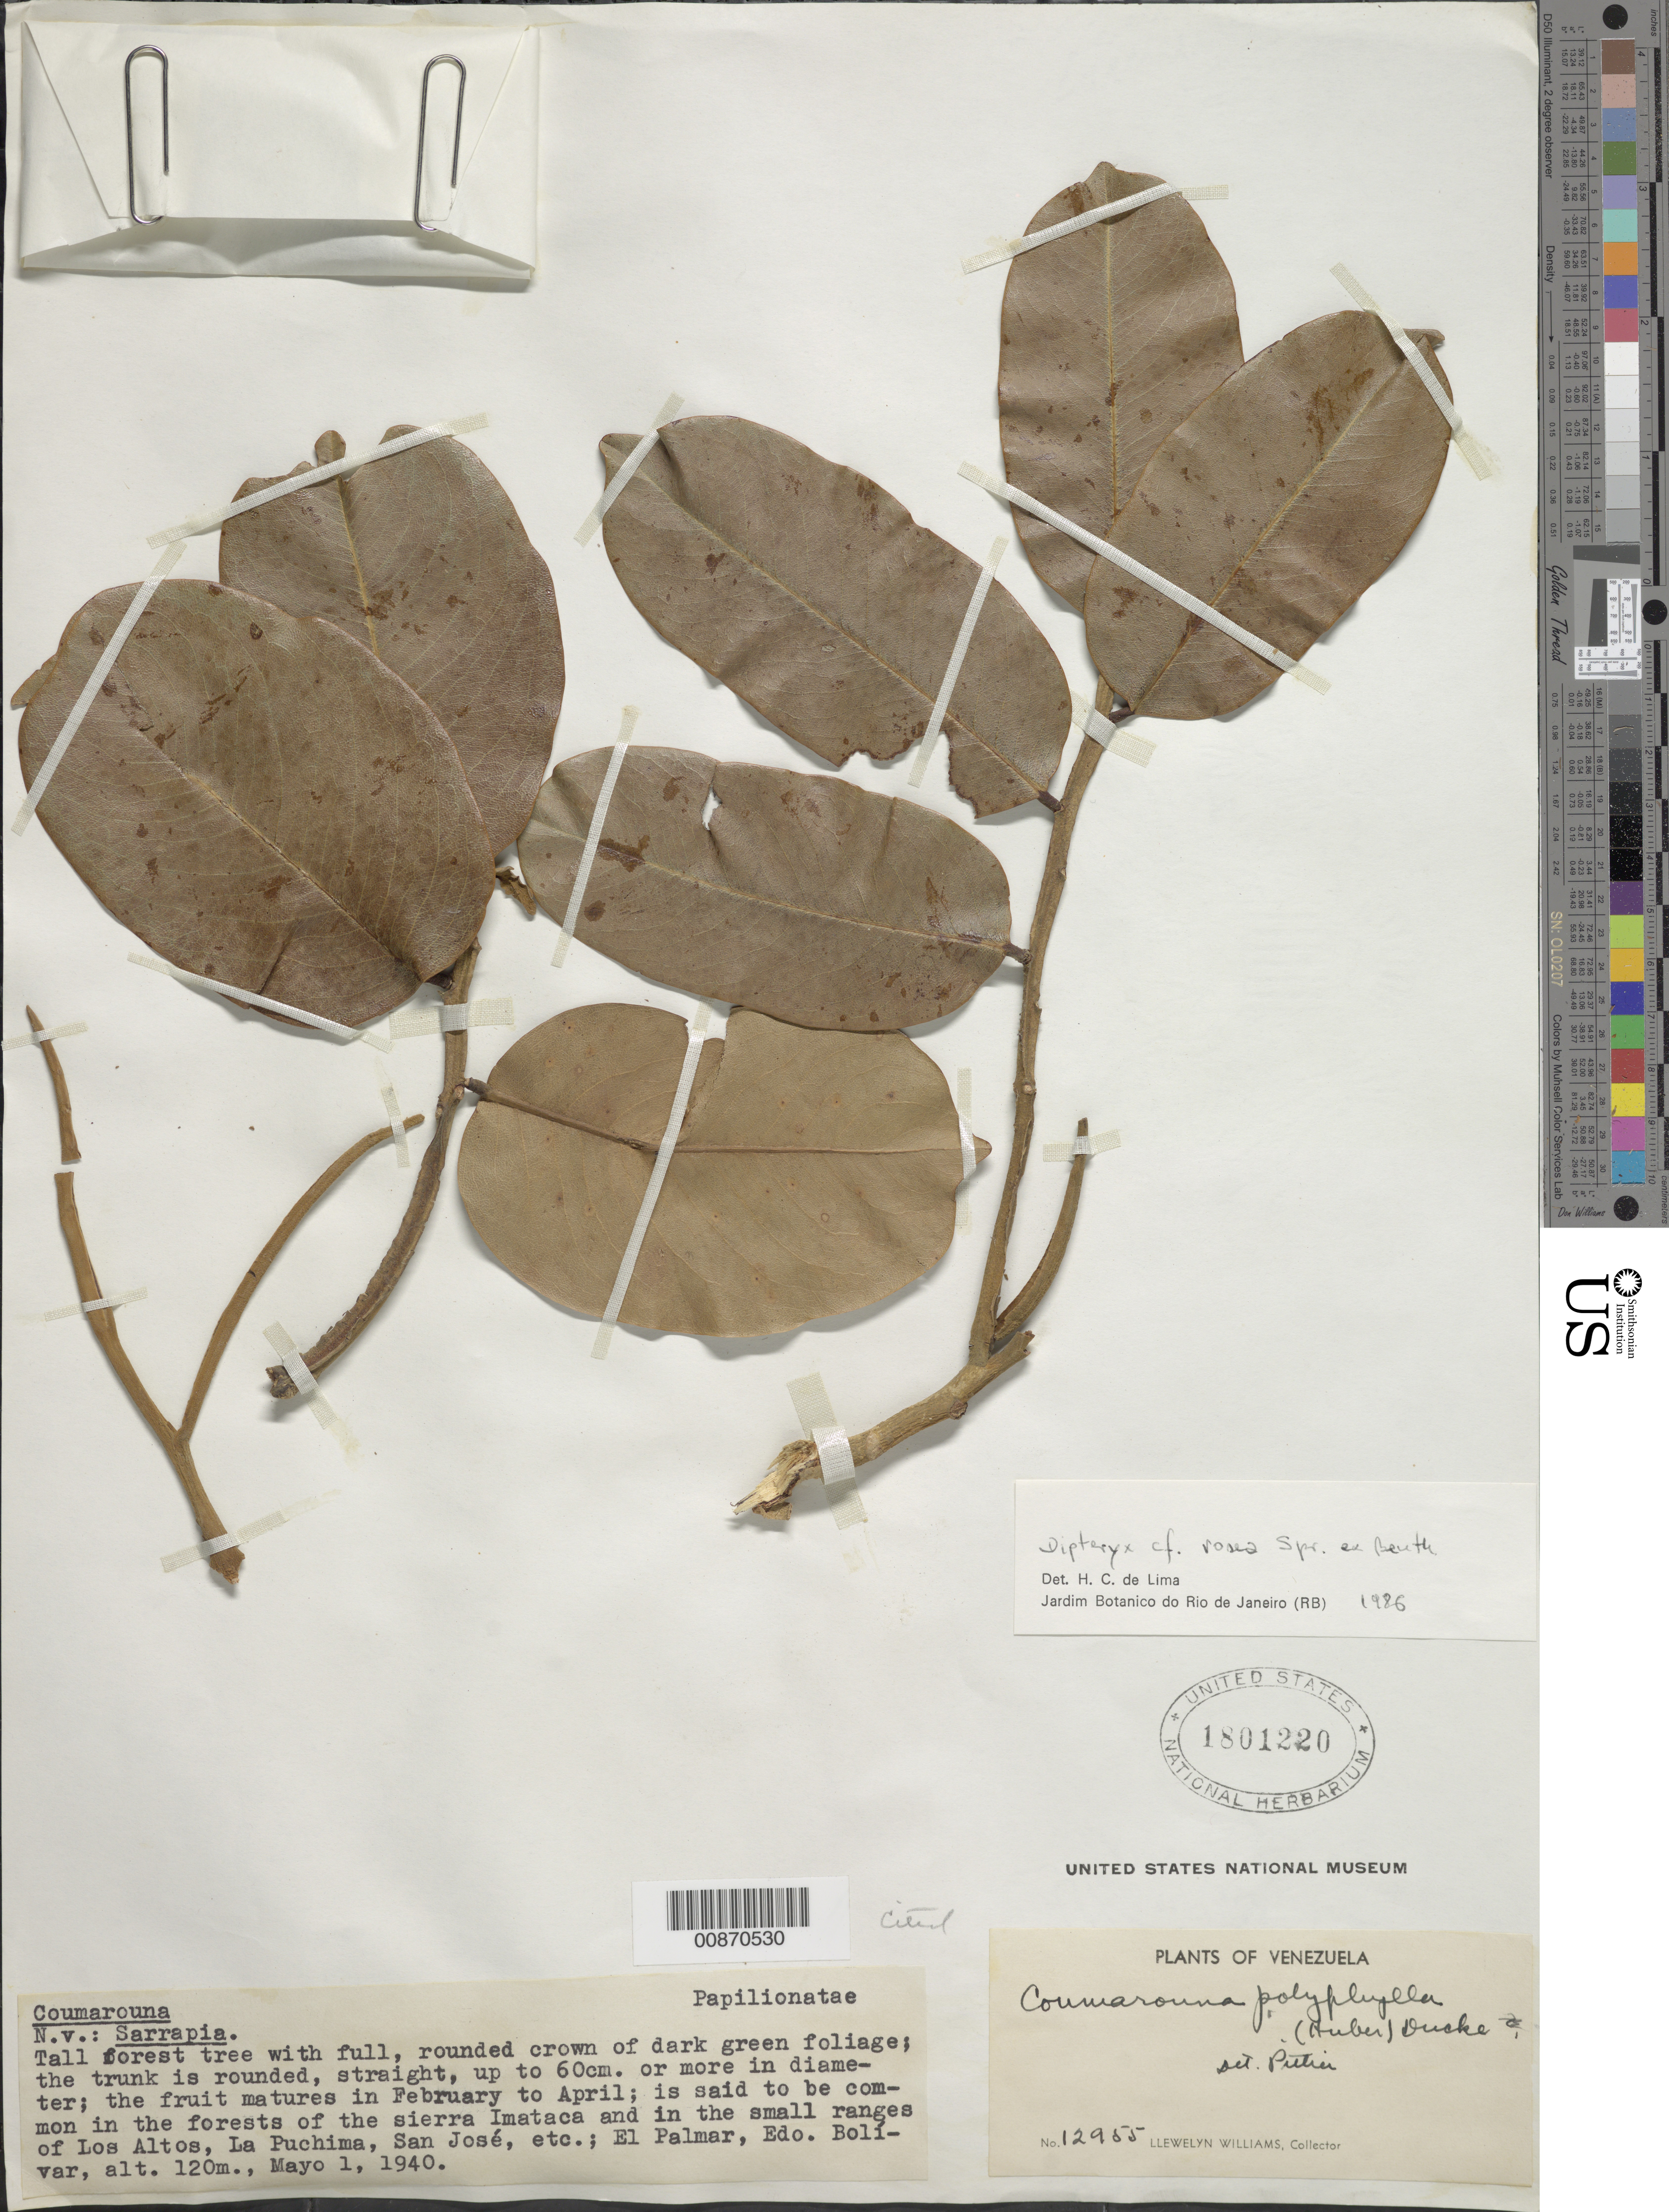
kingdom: Plantae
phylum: Tracheophyta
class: Magnoliopsida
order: Fabales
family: Fabaceae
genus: Dipteryx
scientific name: Dipteryx rosea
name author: Spruce ex Benth.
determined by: Lima, H. C. de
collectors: Ll. Williams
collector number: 12955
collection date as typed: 1-May-40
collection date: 1940-05-01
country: Venezuela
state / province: Bolívar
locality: El Palmar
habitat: Forests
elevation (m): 120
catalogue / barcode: US 1801220